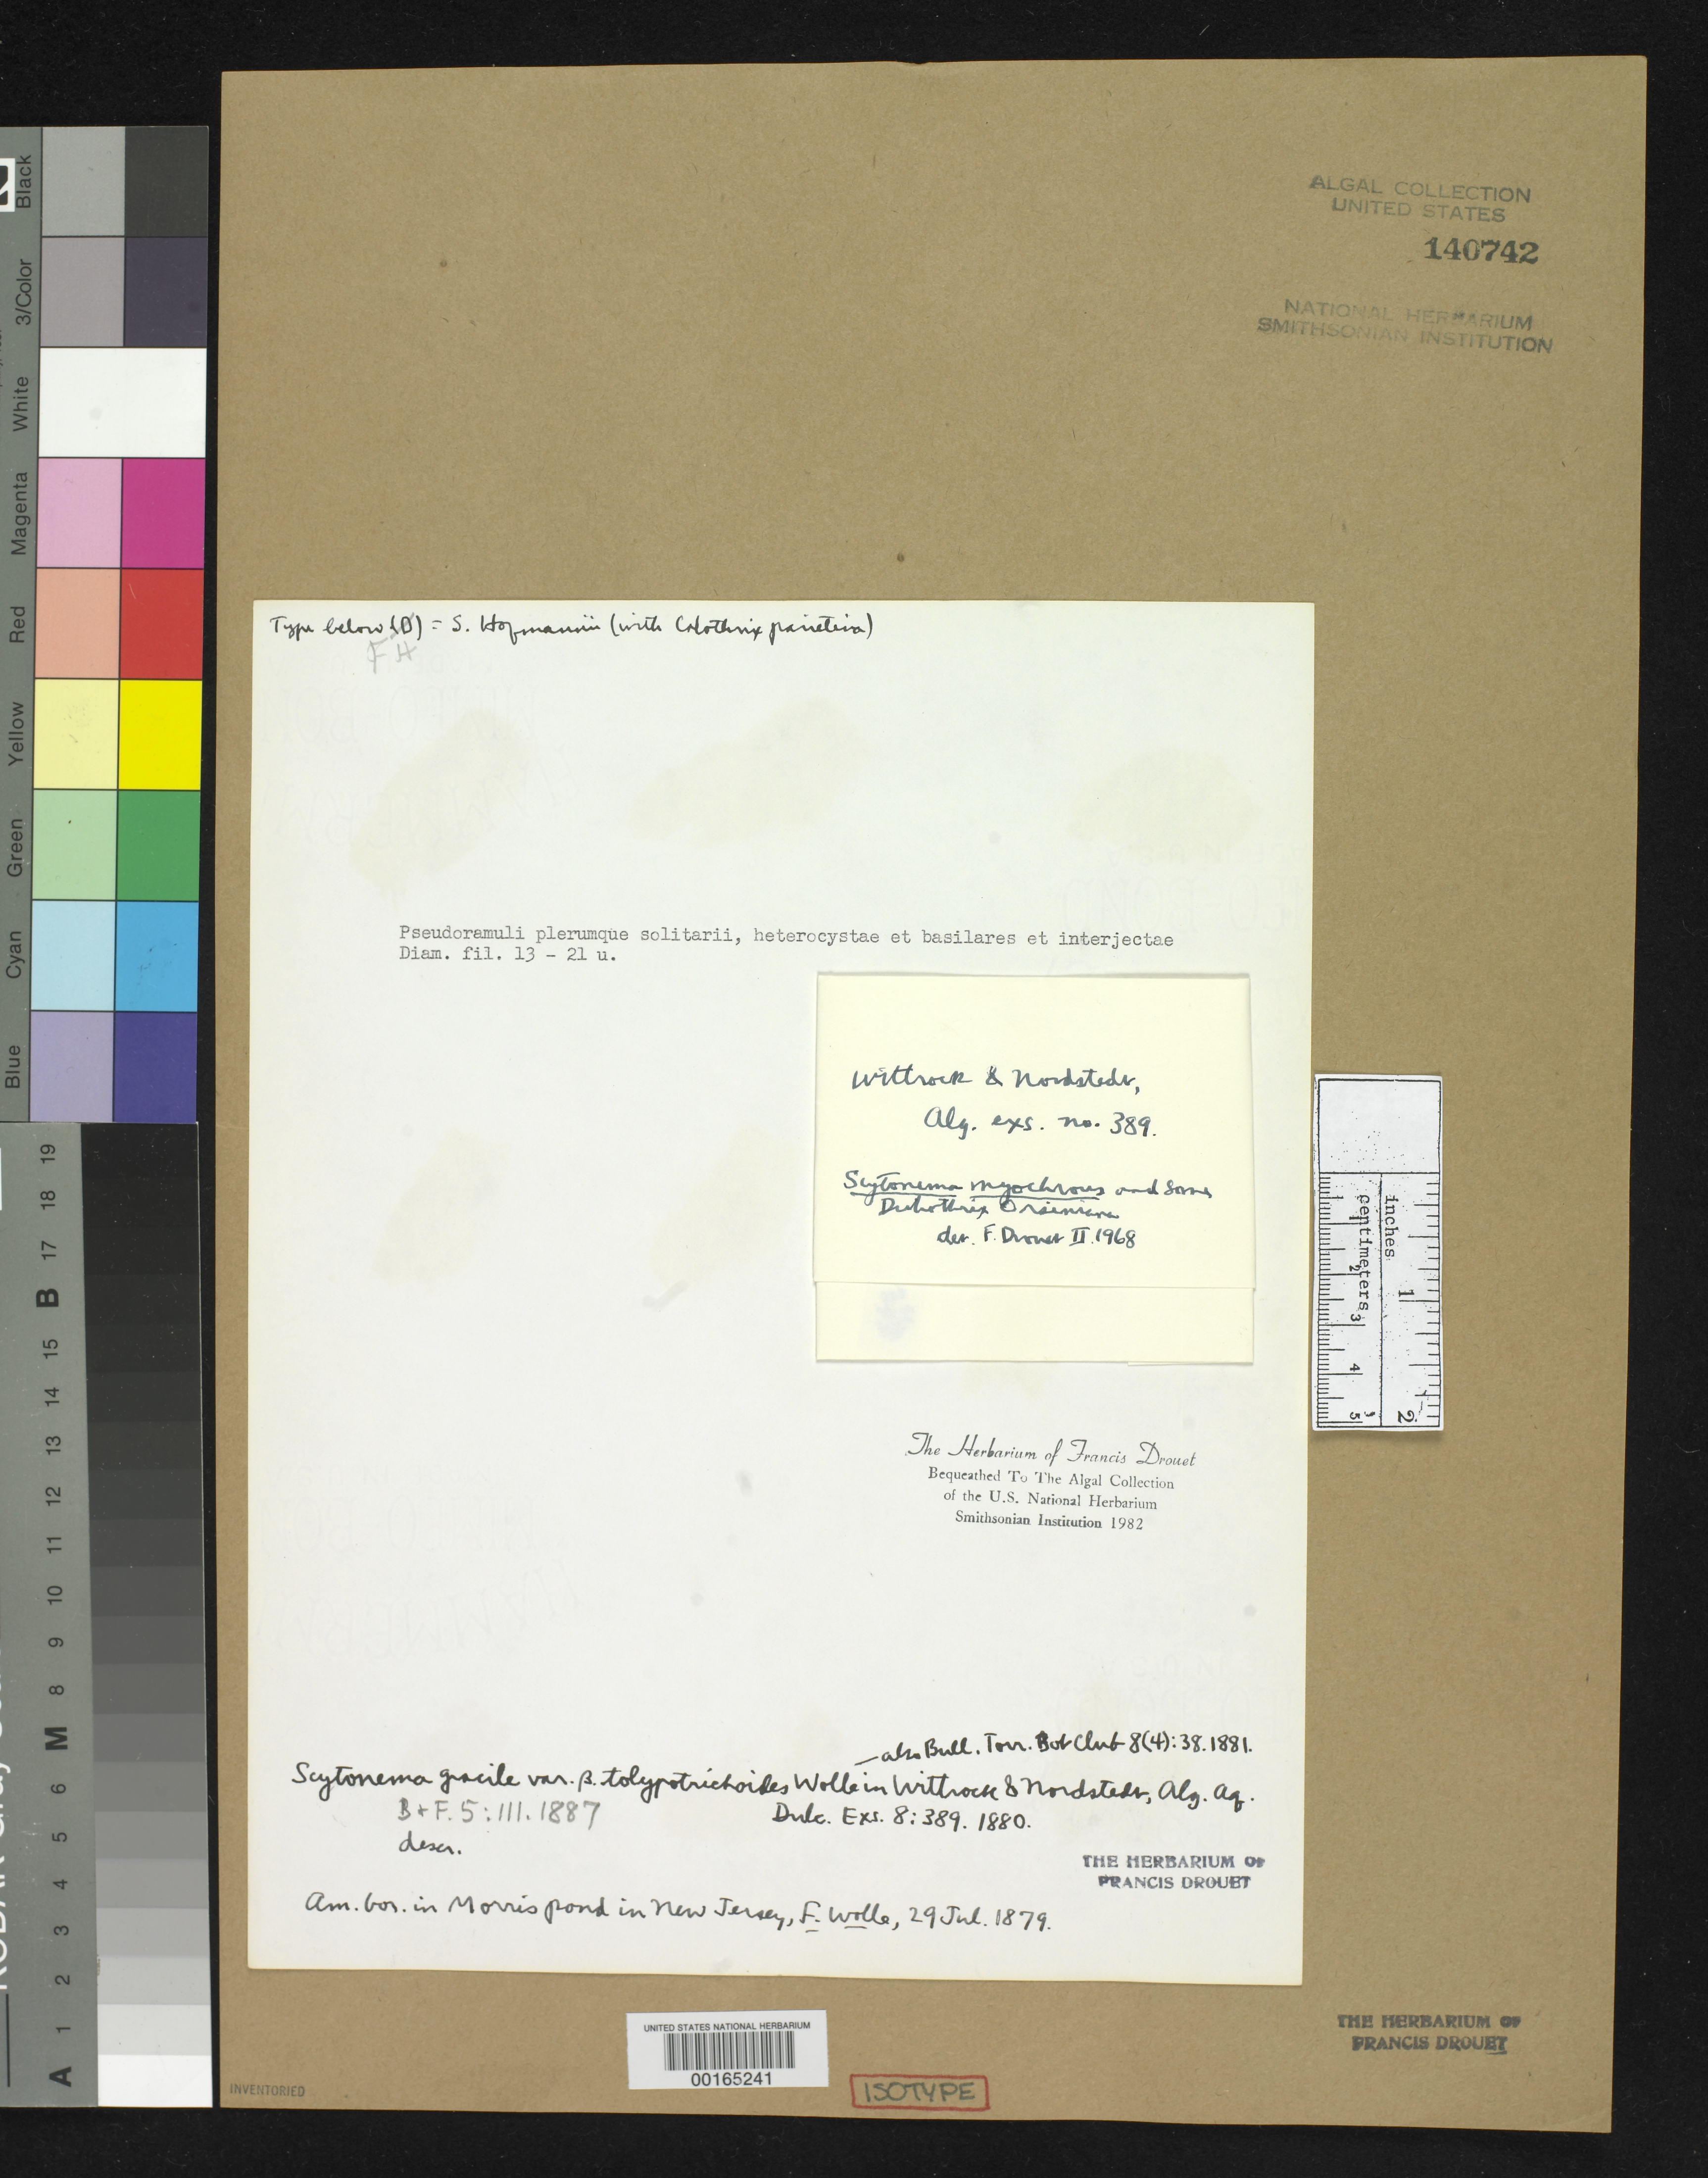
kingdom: Bacteria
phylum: Cyanobacteria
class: Cyanobacteriia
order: Cyanobacteriales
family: Scytonemataceae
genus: Scytonema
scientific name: Scytonema gracile var. tolypotrichoides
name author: Wolle in Wittr. & Nordstedt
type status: Isotype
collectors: F. Wolle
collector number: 389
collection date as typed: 29 Jul 1879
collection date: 1879-07-29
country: United States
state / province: New Jersey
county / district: Sussex County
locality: Morris Pond.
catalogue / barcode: US 140742